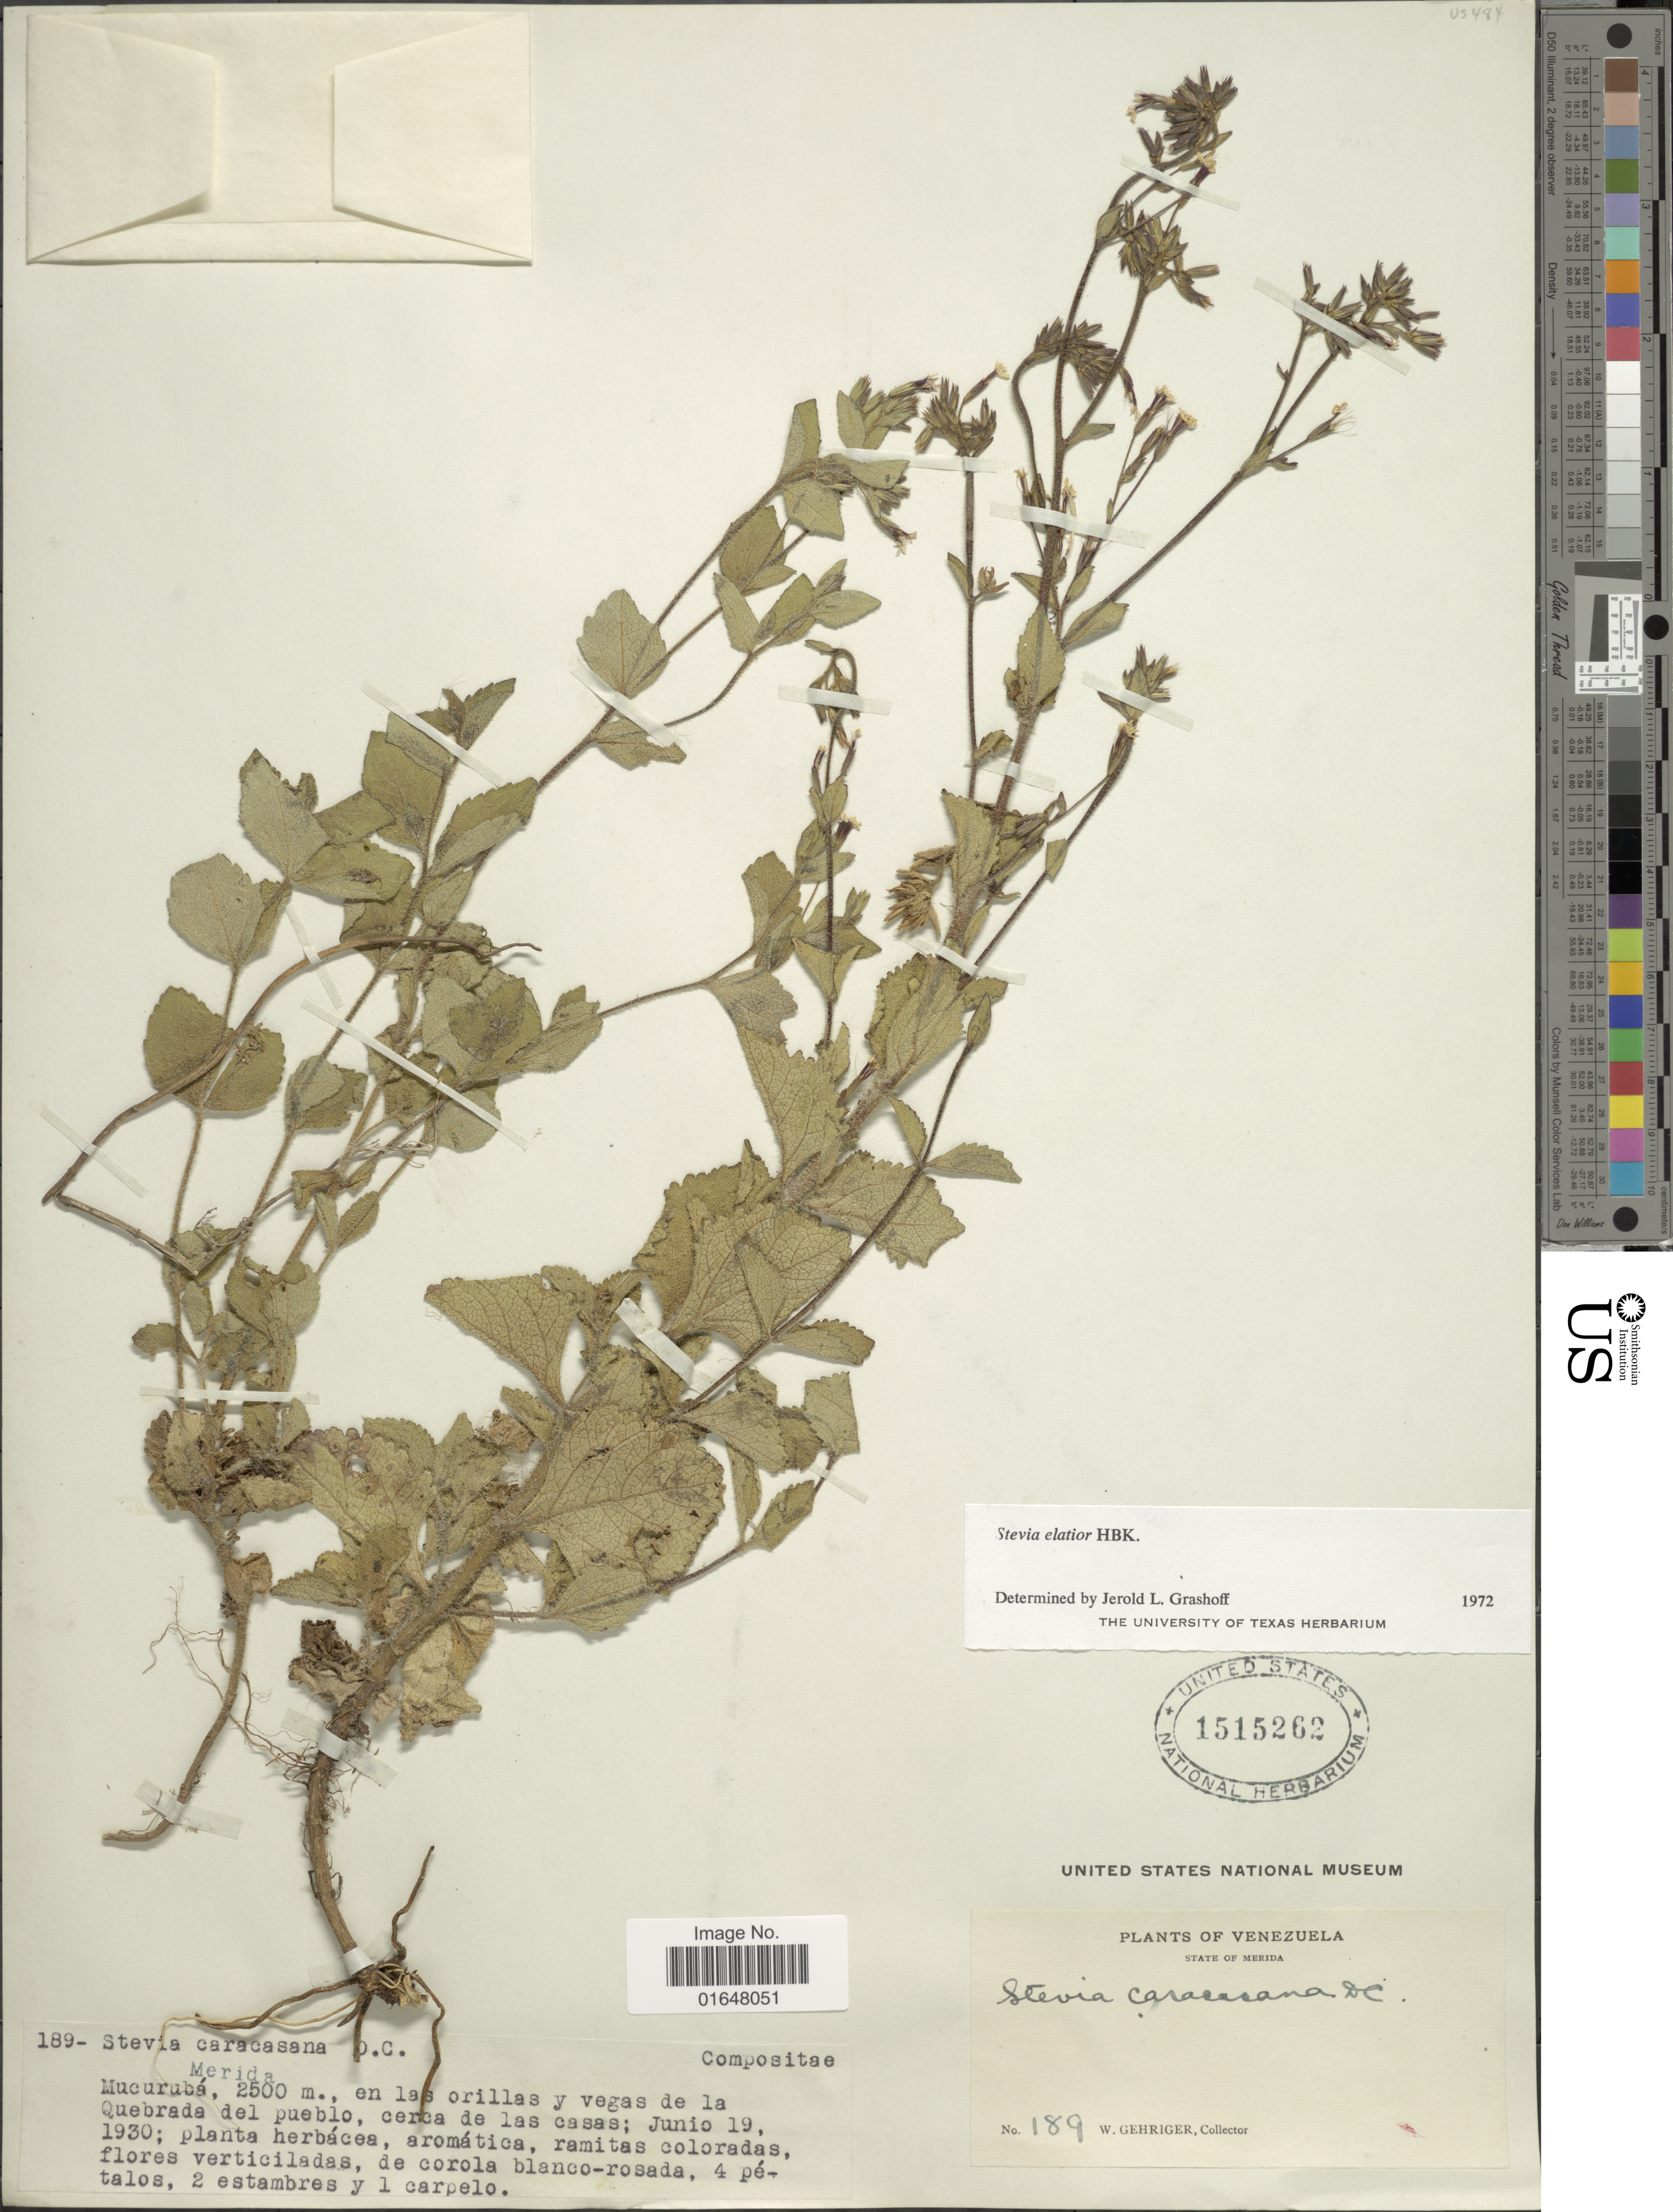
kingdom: Plantae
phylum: Tracheophyta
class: Magnoliopsida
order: Asterales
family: Asteraceae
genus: Stevia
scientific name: Stevia elatior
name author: Kunth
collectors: W. Gehriger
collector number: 189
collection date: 1930-06-19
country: Venezuela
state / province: Mérida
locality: Mucuruba, en las orillas y vegas de la Quebrada del pueblo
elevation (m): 2500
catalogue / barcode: US 1515262